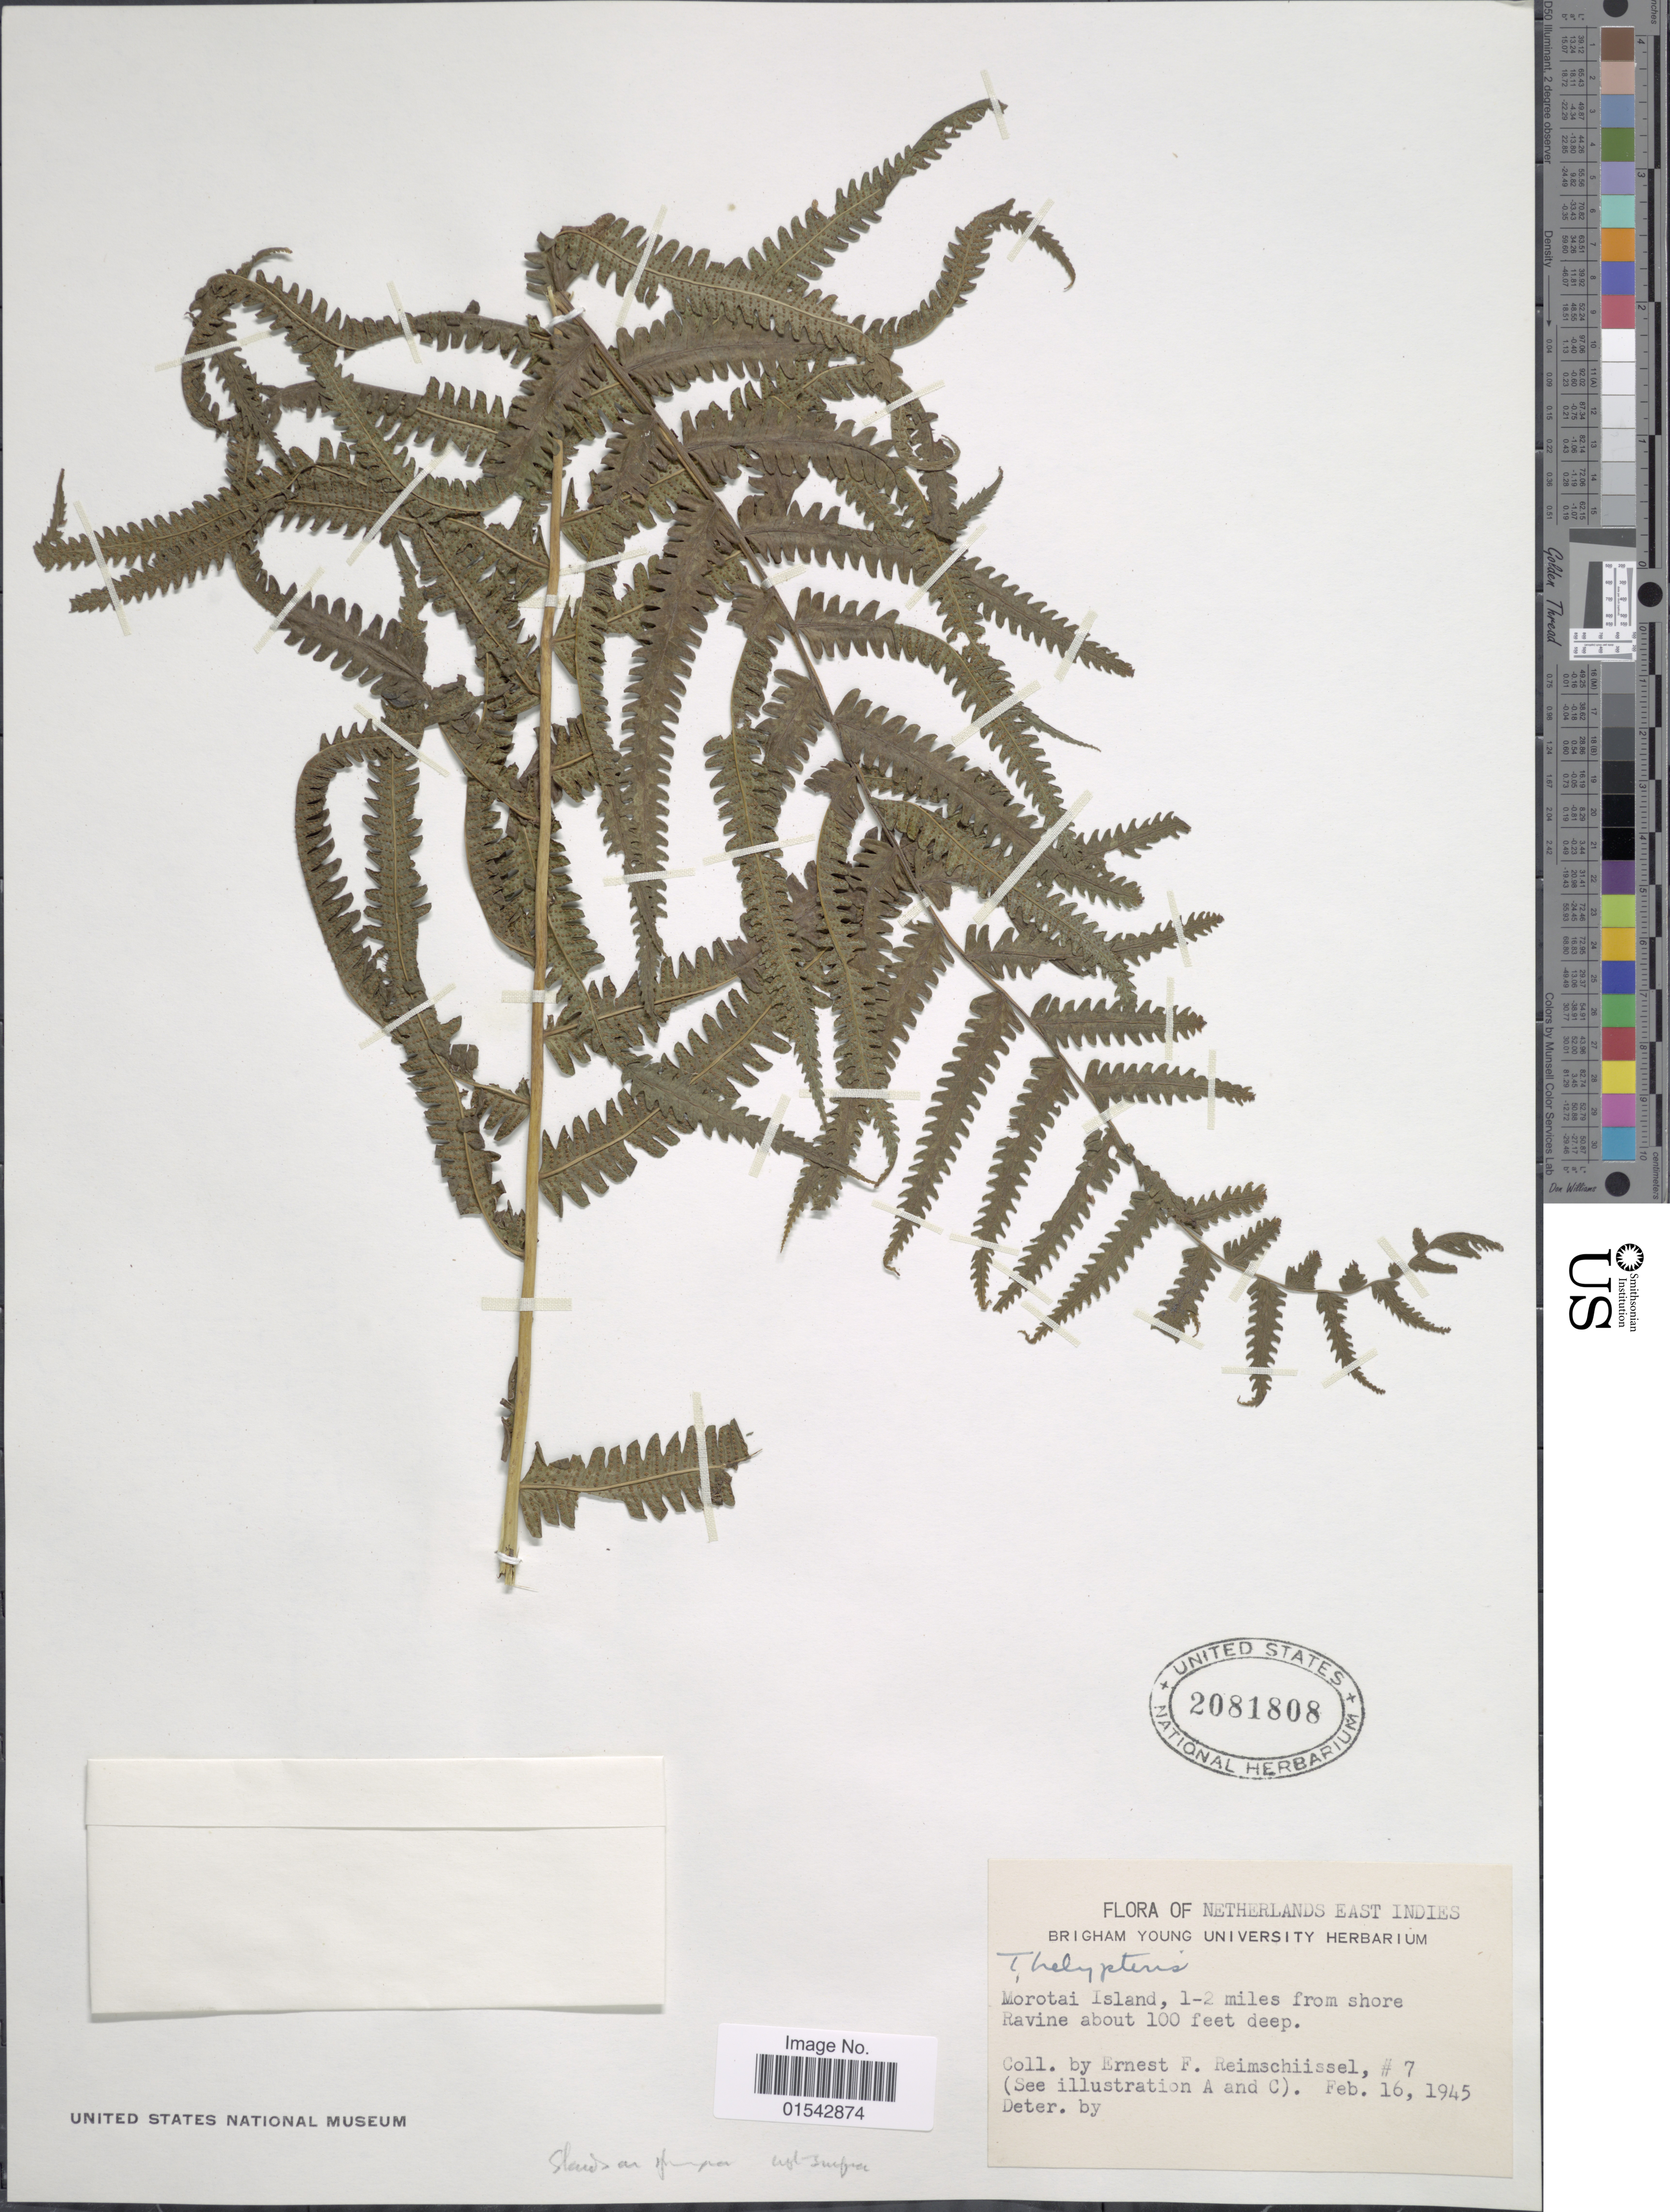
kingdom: Plantae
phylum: Tracheophyta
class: Polypodiopsida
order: Polypodiales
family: Thelypteridaceae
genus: Cyclosorus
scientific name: Cyclosorus sp.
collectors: E. Reimschiissel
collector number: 7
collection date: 1945-02-16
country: Indonesia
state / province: Maluku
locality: Morotai Island, 1-2 miles from shore Ravine about 100 feet deep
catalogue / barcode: US 2081808